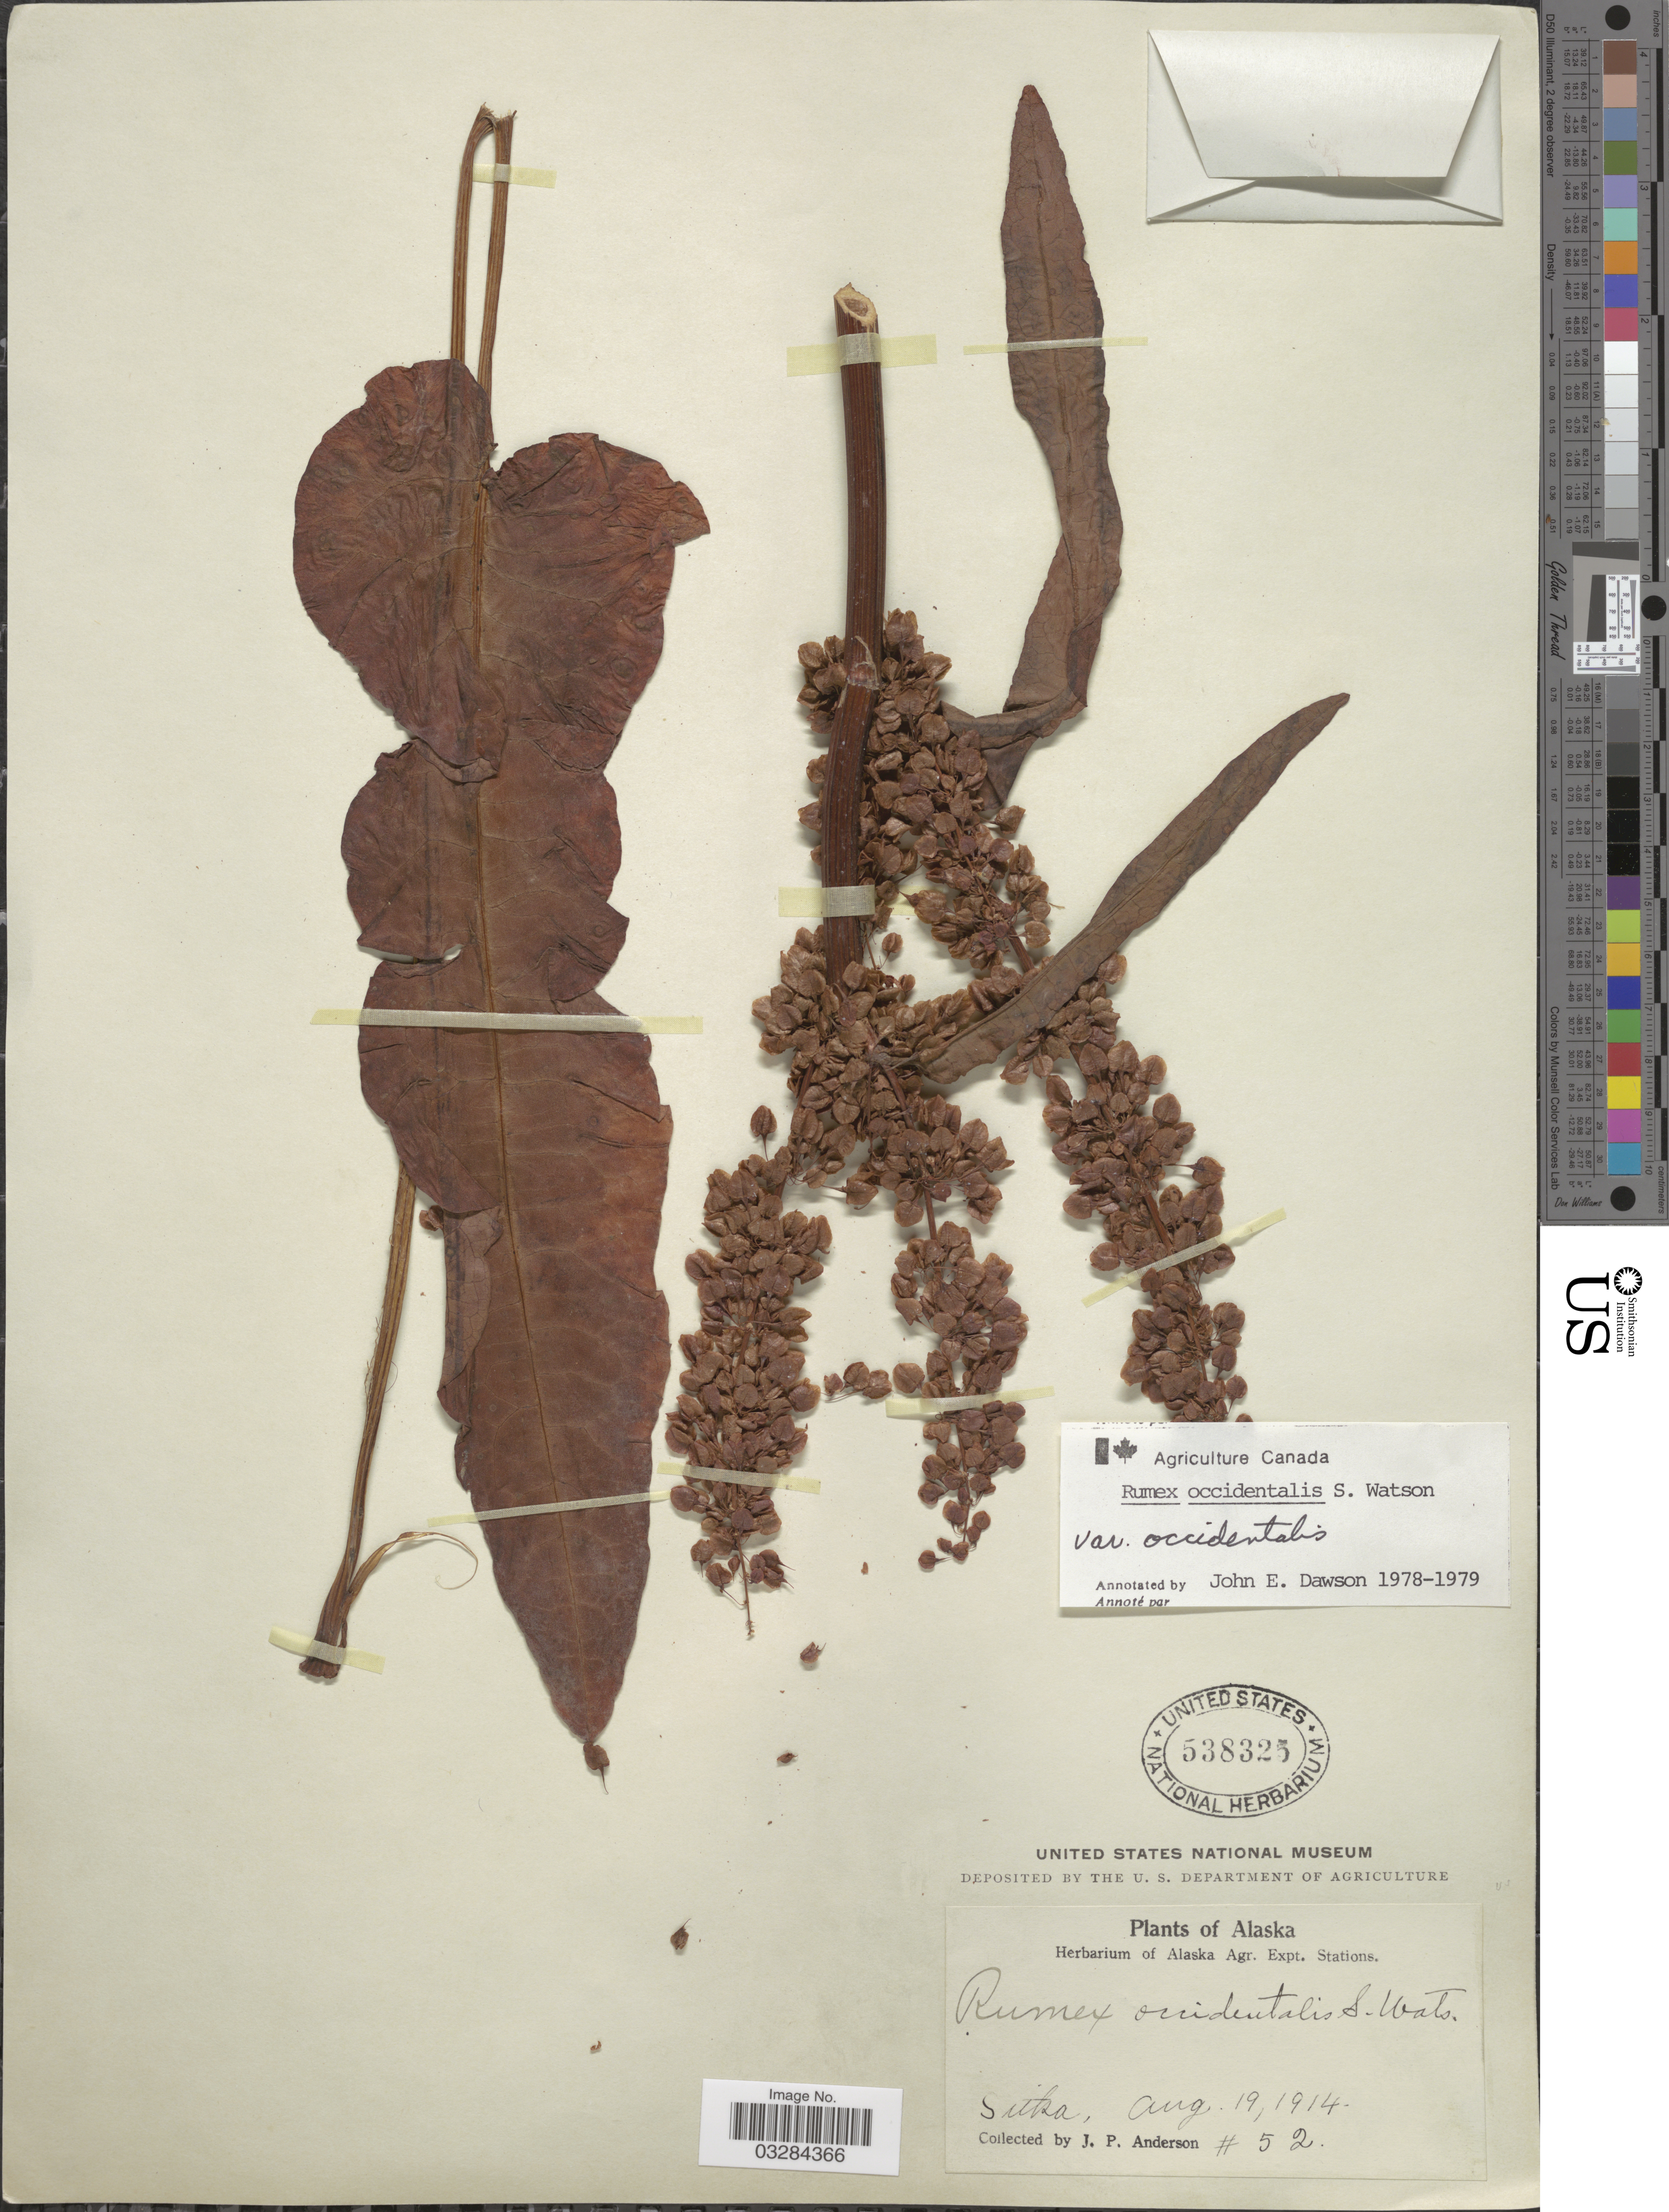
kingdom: Plantae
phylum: Tracheophyta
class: Magnoliopsida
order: Caryophyllales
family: Polygonaceae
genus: Rumex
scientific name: Rumex occidentalis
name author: S. Watson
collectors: J. P. Anderson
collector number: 52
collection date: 1914-08-19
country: United States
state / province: Alaska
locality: Sitka.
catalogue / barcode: US 538325